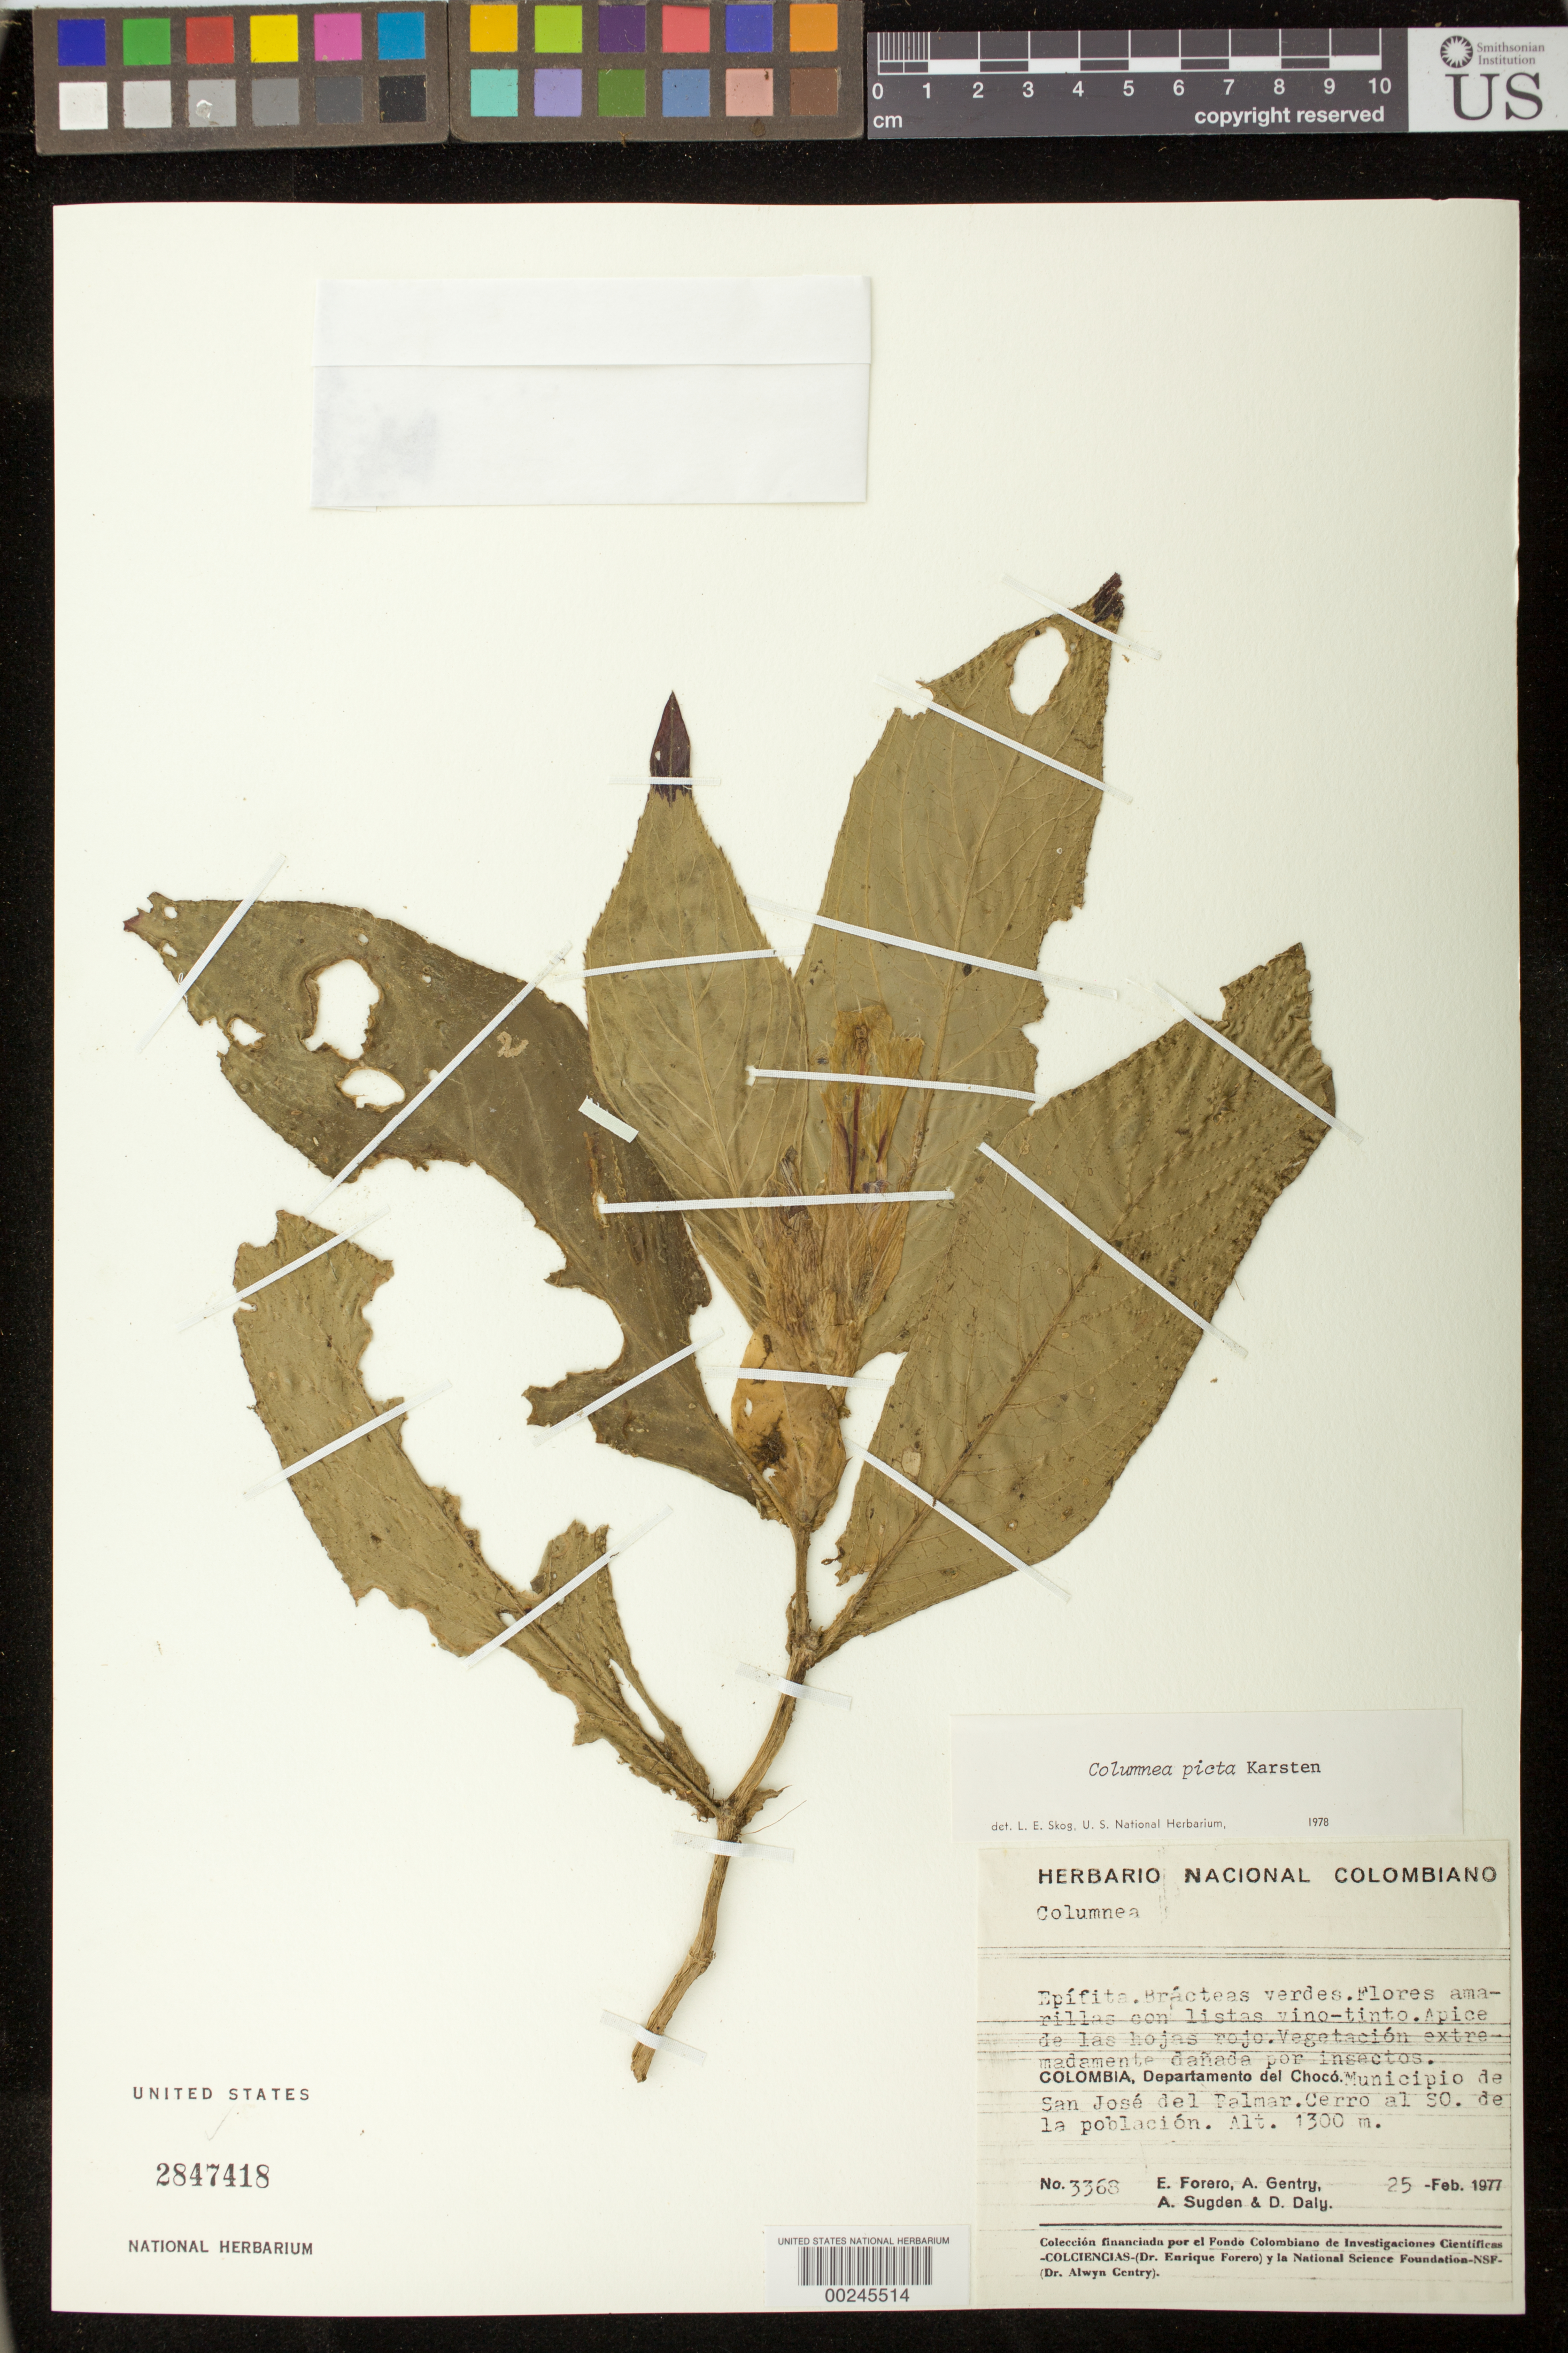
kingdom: Plantae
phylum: Tracheophyta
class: Magnoliopsida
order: Lamiales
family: Gesneriaceae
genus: Columnea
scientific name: Columnea karsteniana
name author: Singh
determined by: Skog, Laurence E.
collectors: E. Forero, A. H. Gentry, A. Sugden & D. C. Daly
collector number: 3368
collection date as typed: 25 Feb 1977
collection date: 1977-02-25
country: Colombia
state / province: Chocó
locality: Mun. of San Jose del Palmar, cerro SW of the community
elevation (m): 1300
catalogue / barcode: US 2847418